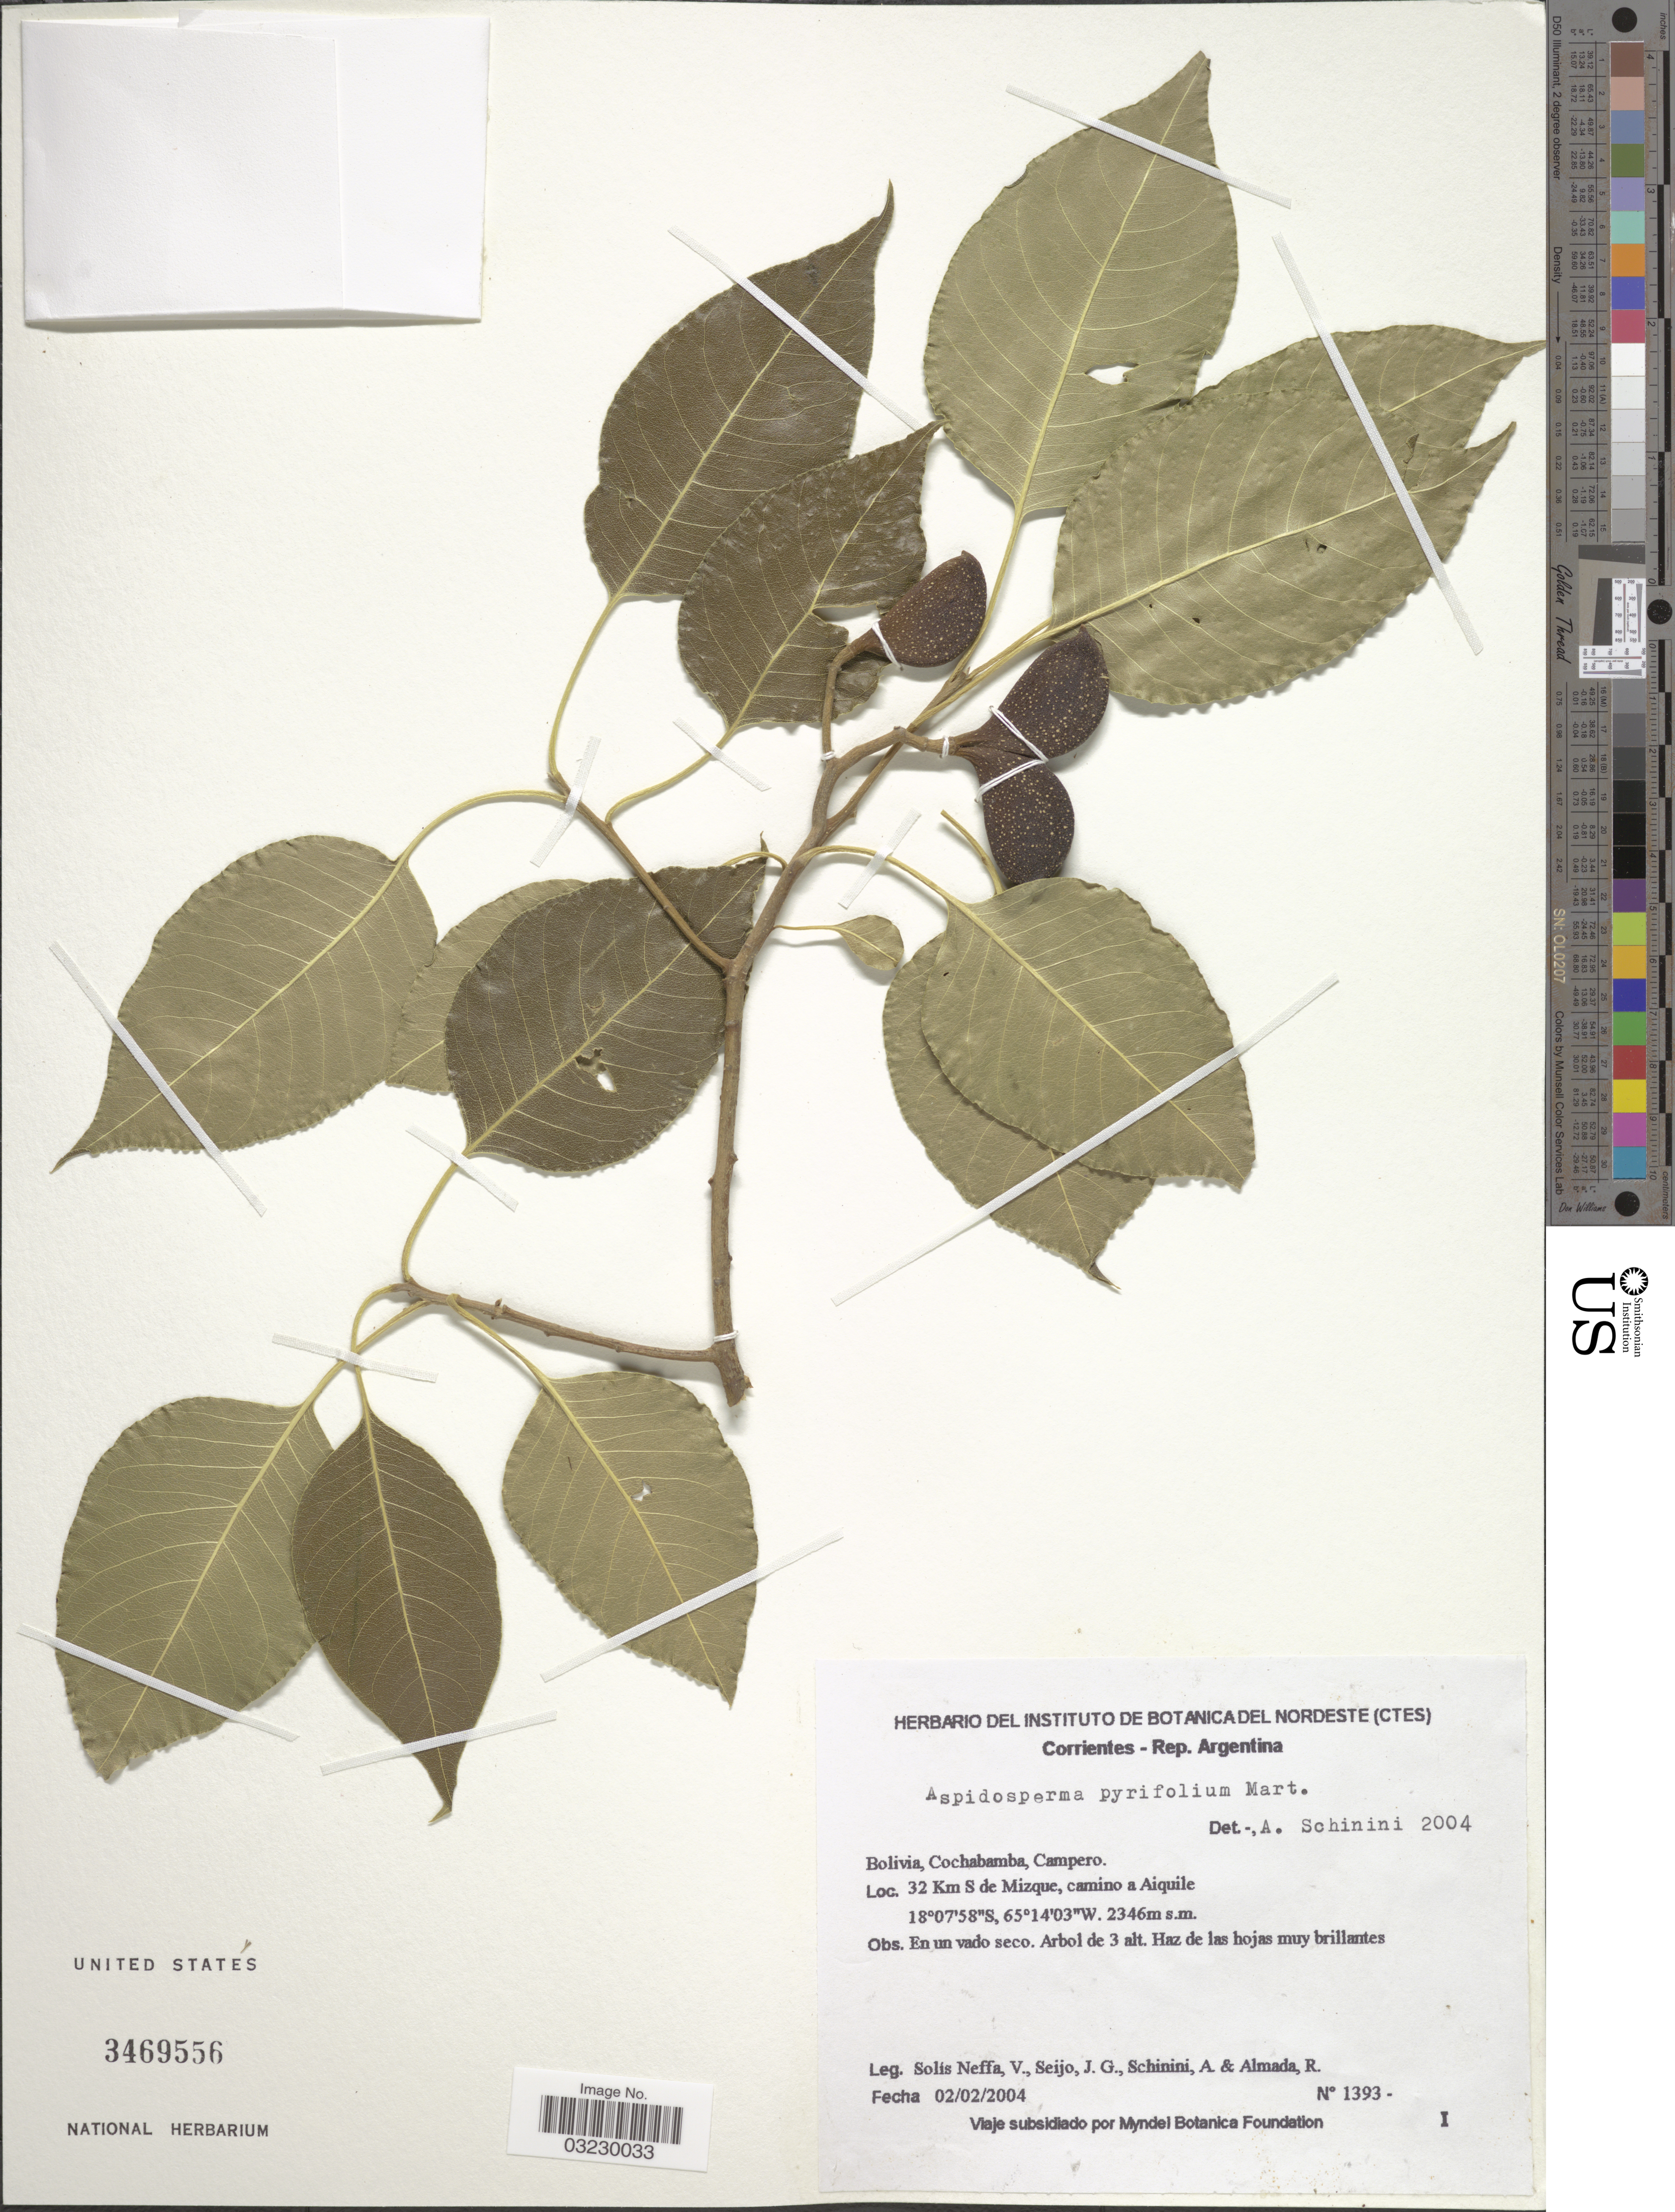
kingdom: Plantae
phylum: Tracheophyta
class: Magnoliopsida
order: Gentianales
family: Apocynaceae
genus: Aspidosperma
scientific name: Aspidosperma pyrifolium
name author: Mart.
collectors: V. Solis Neffa, J. Seijo, A. Schinini & R. Almada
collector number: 1393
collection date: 2004-02-02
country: Bolivia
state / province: Cochabamba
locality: Campero. 32 Km S de Mizque, camino a Aiquile.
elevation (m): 2346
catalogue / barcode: US 3469556